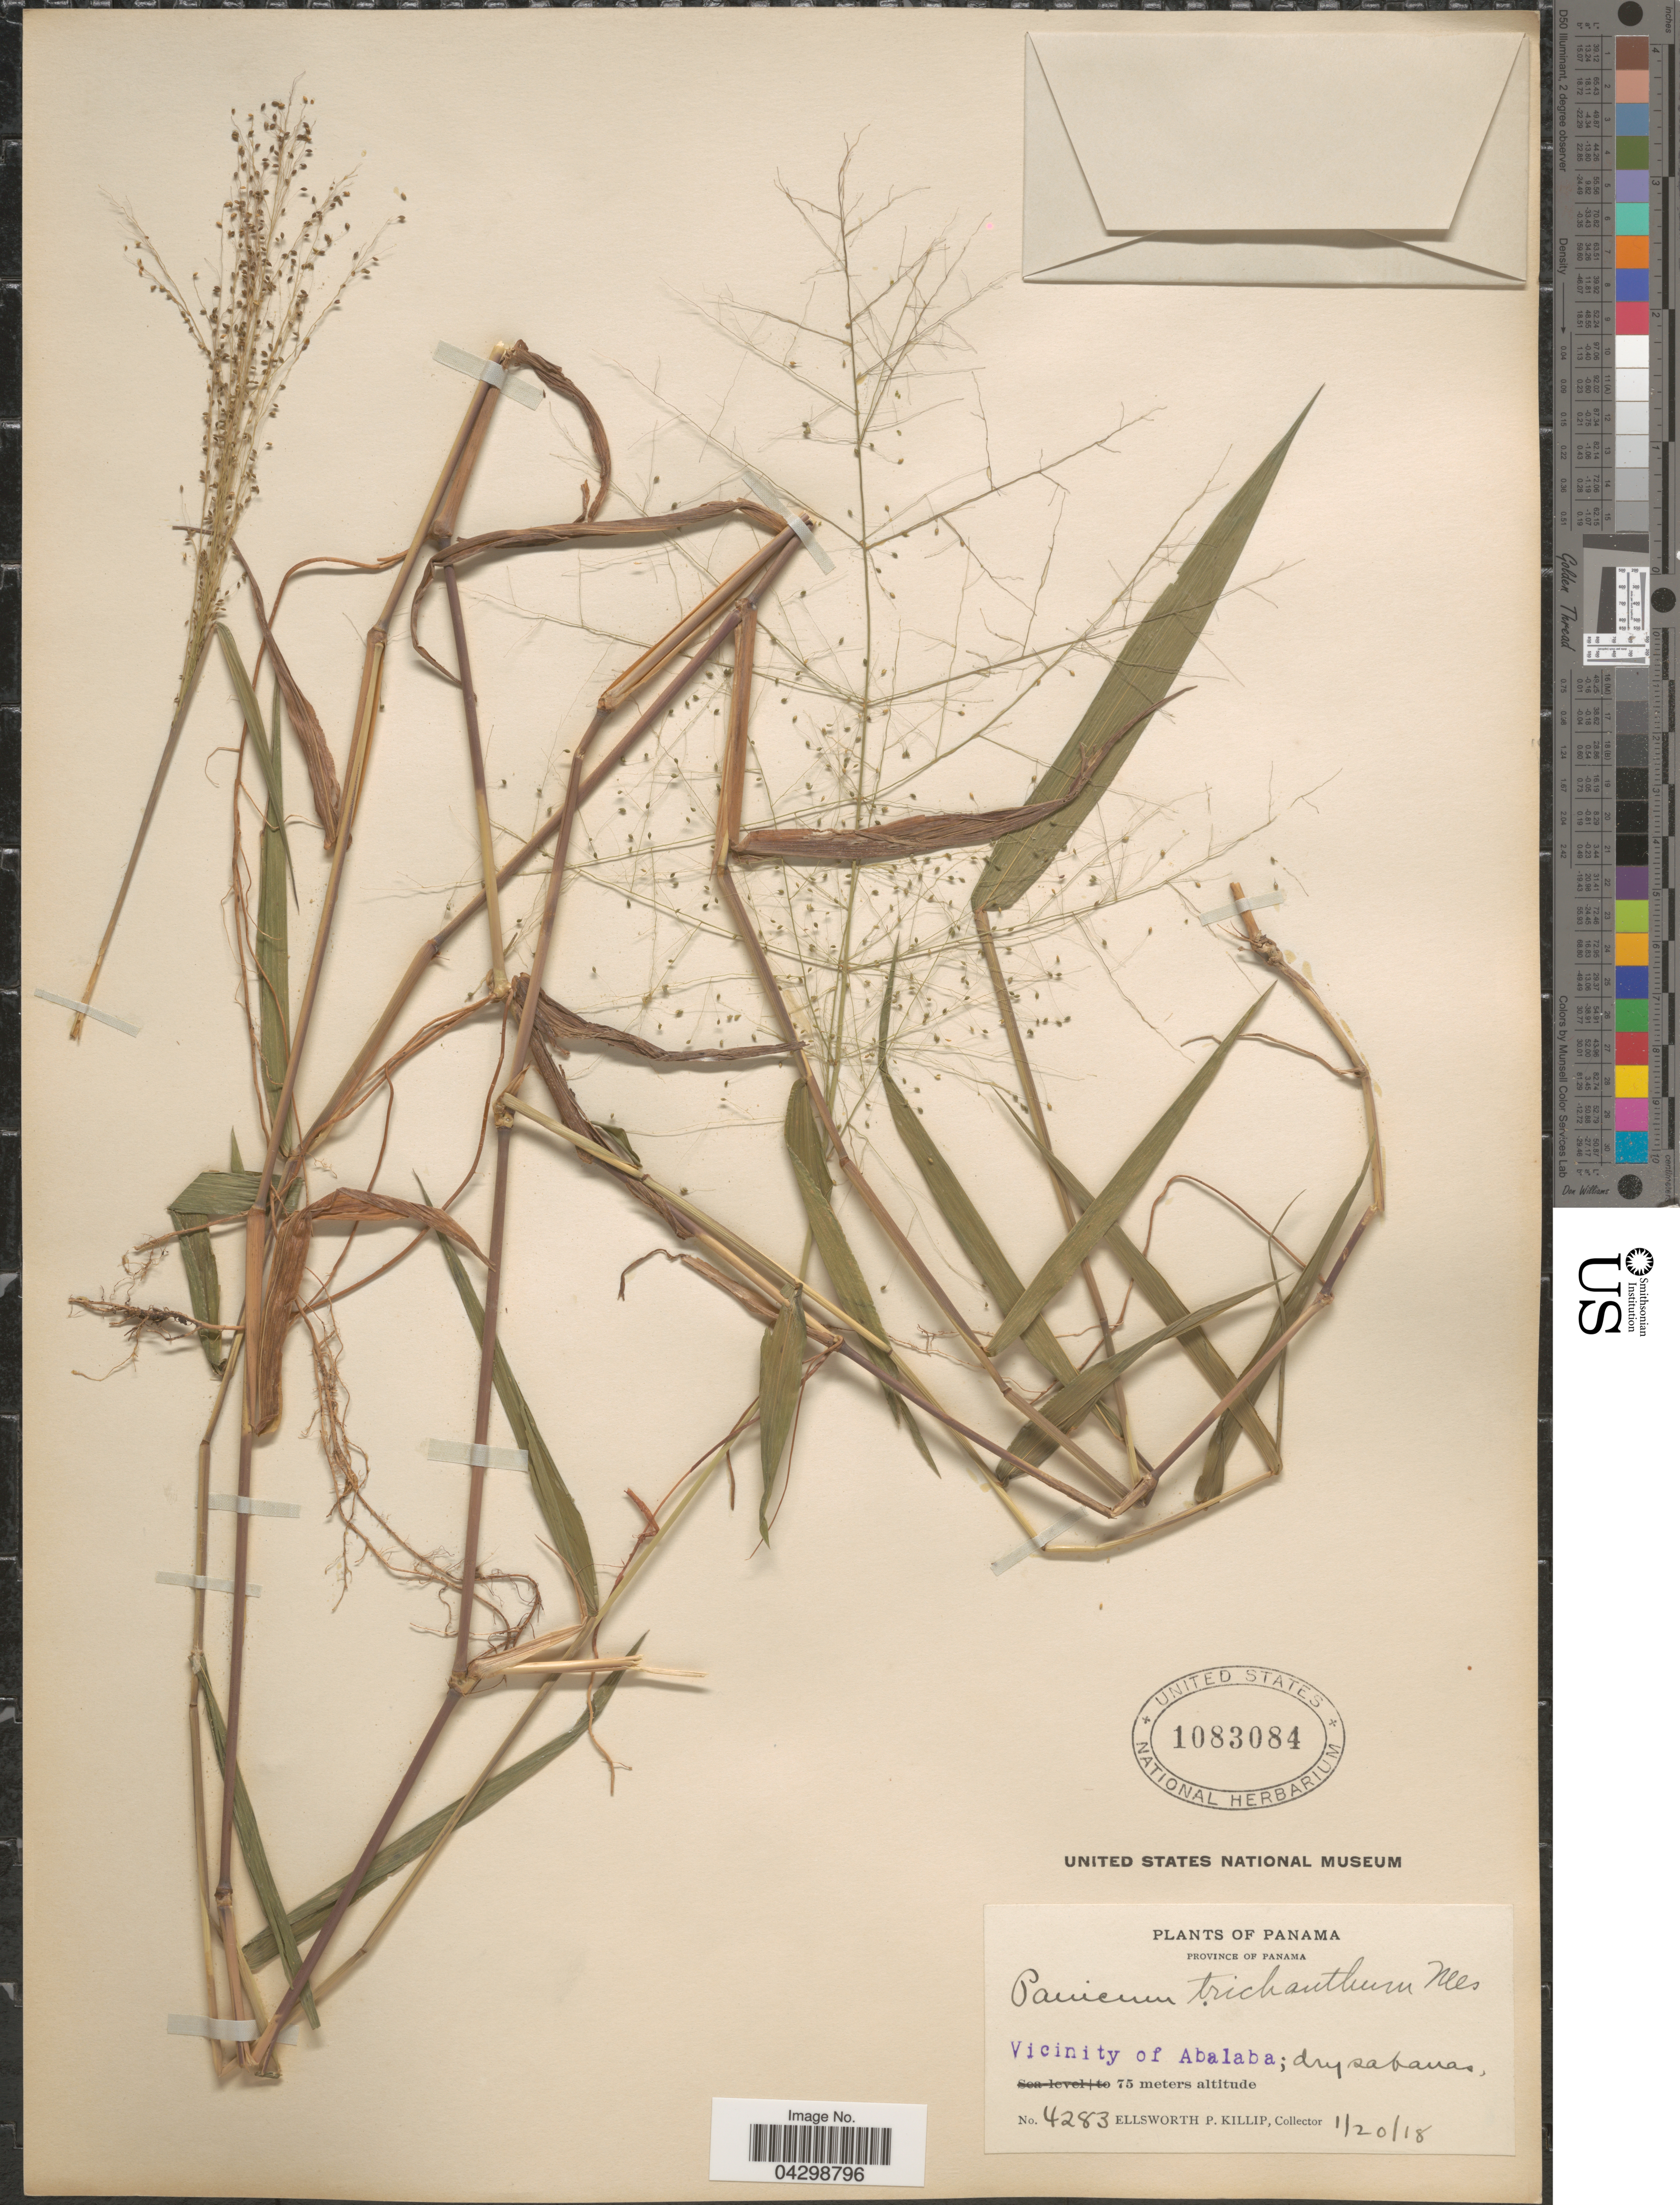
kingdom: Plantae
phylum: Tracheophyta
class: Liliopsida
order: Poales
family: Poaceae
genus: Panicum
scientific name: Panicum trichanthum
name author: Nees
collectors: E. P. Killip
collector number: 4283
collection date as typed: Transcribed d/m/y: 20/1/18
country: Panama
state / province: Panamá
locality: Vicinity of Abalaba.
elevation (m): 75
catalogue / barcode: US 1083084